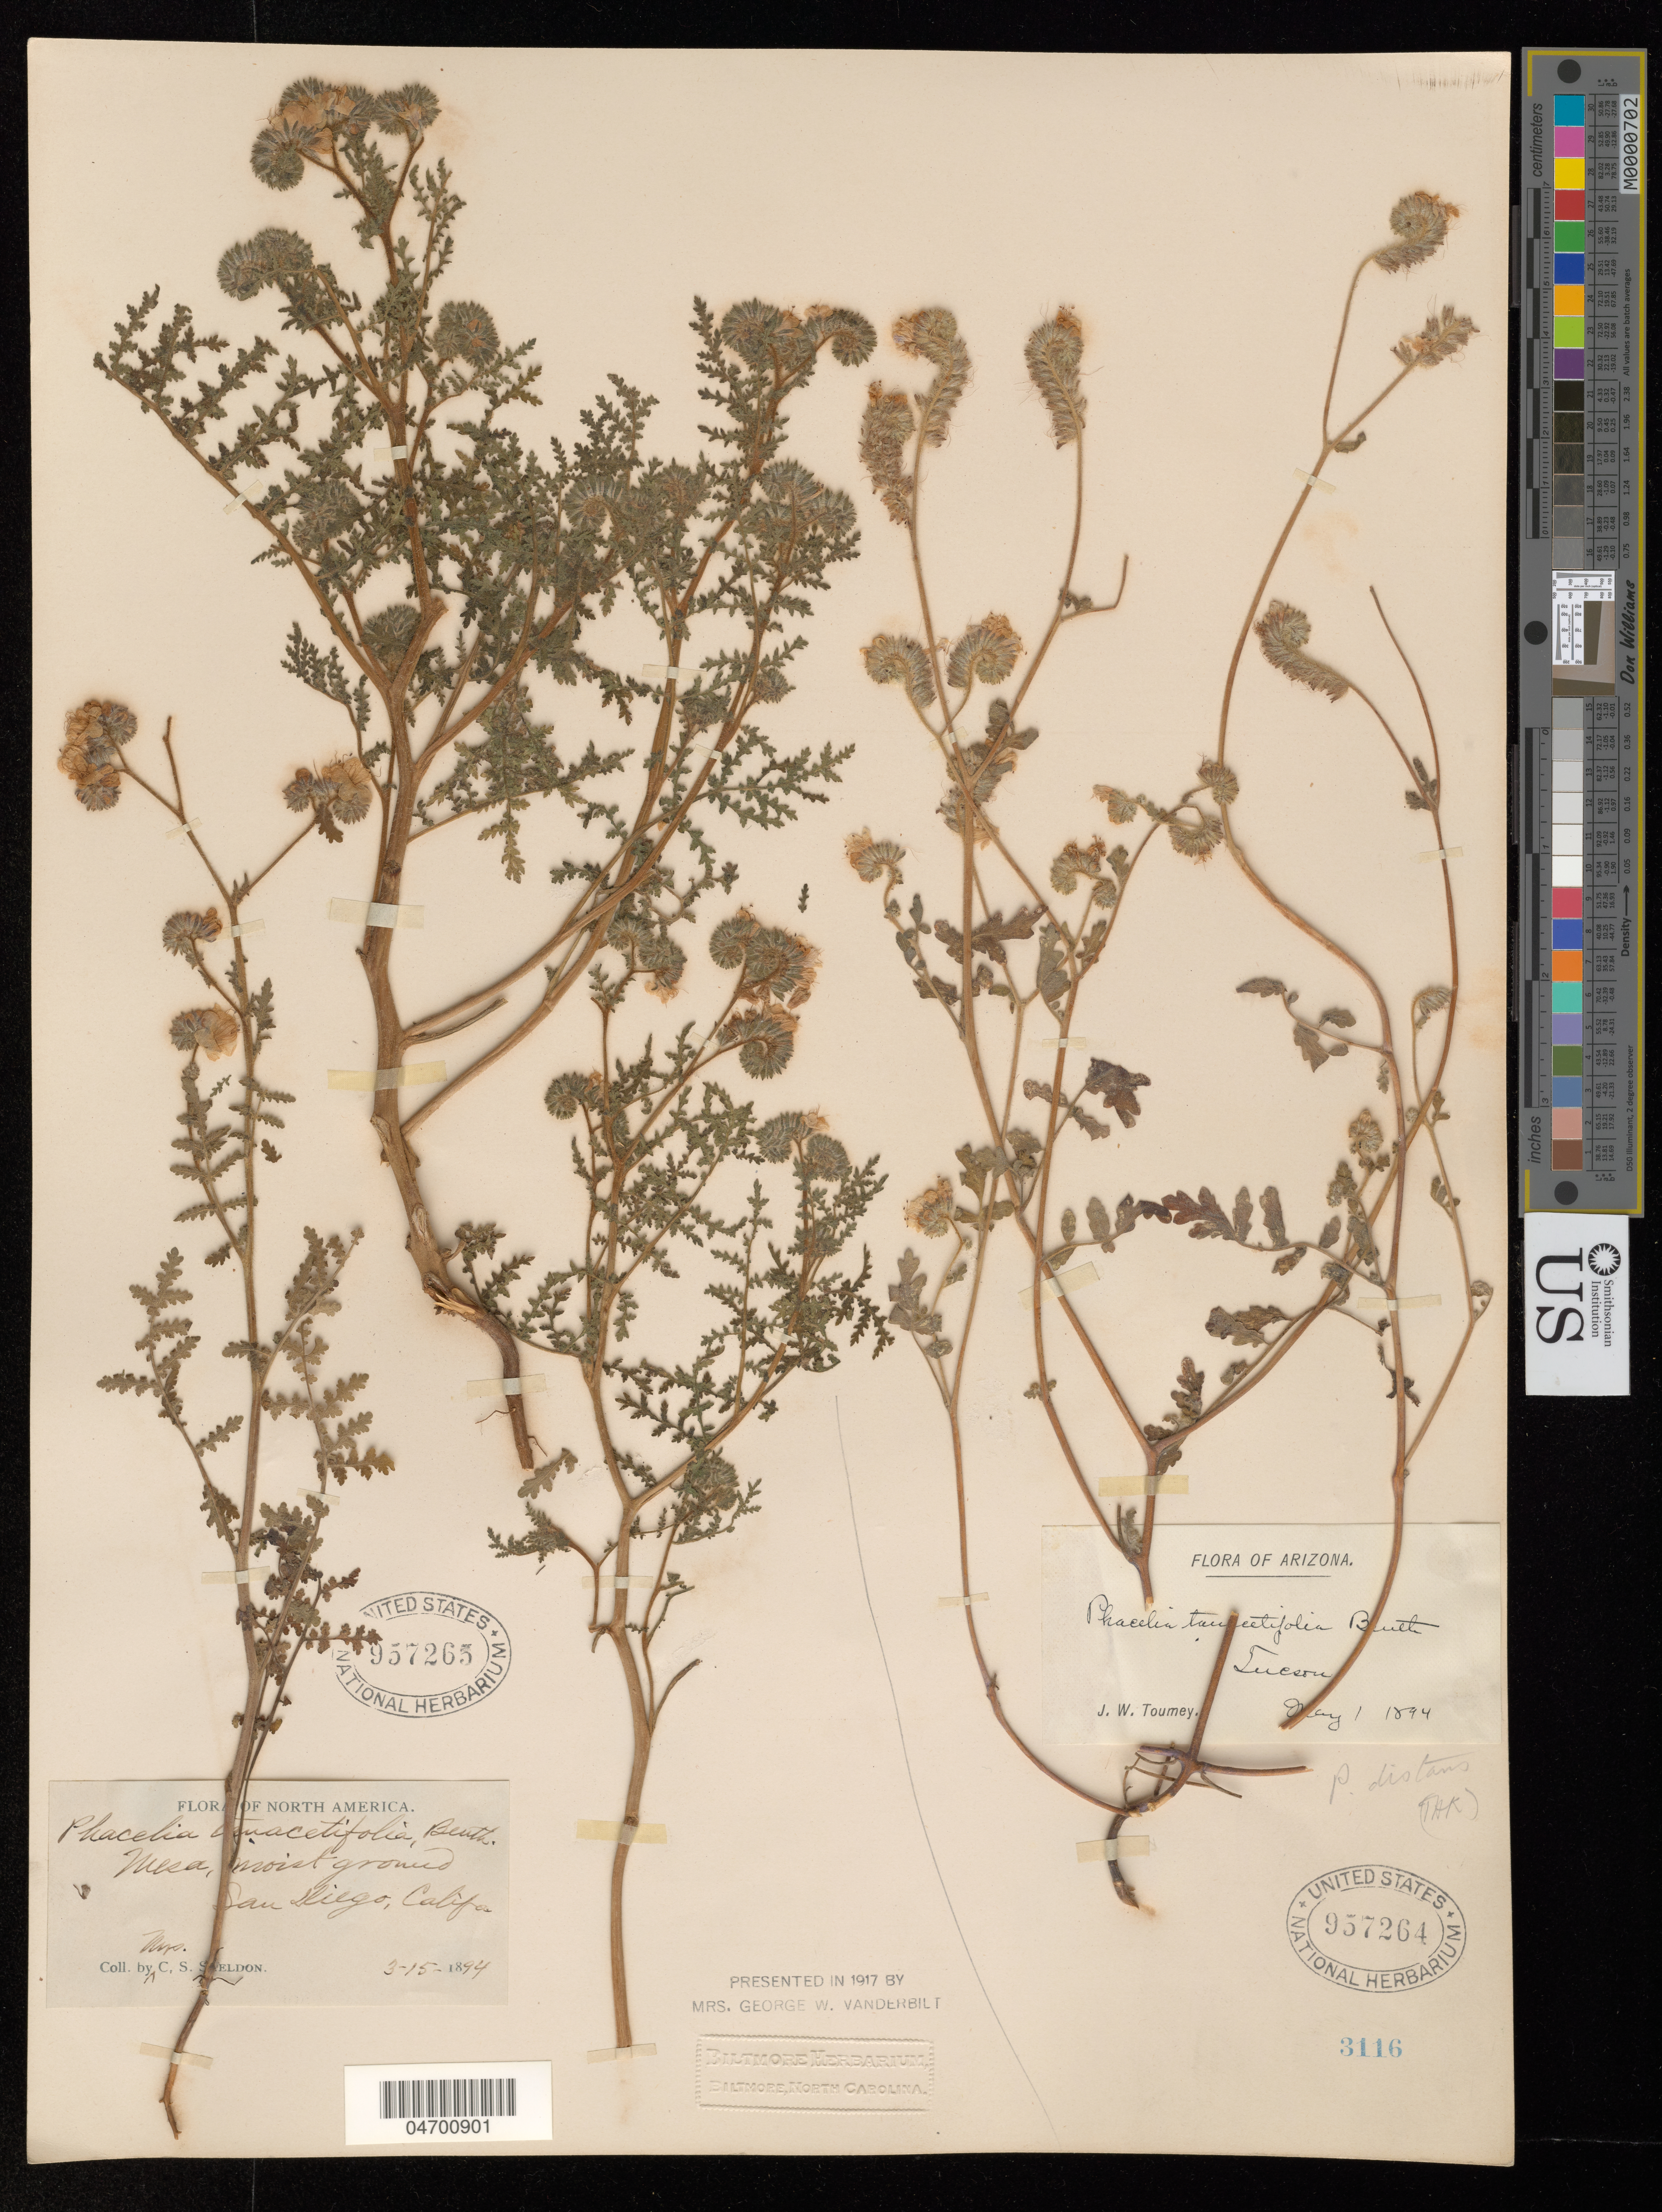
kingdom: Plantae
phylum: Tracheophyta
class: Magnoliopsida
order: Boraginales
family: Hydrophyllaceae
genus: Phacelia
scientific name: Phacelia tanacetifolia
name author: Benth.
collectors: C. Sheldon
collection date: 1894-03-15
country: United States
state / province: California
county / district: San Diego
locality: Mesa, moist ground San Diego.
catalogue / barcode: US 957265